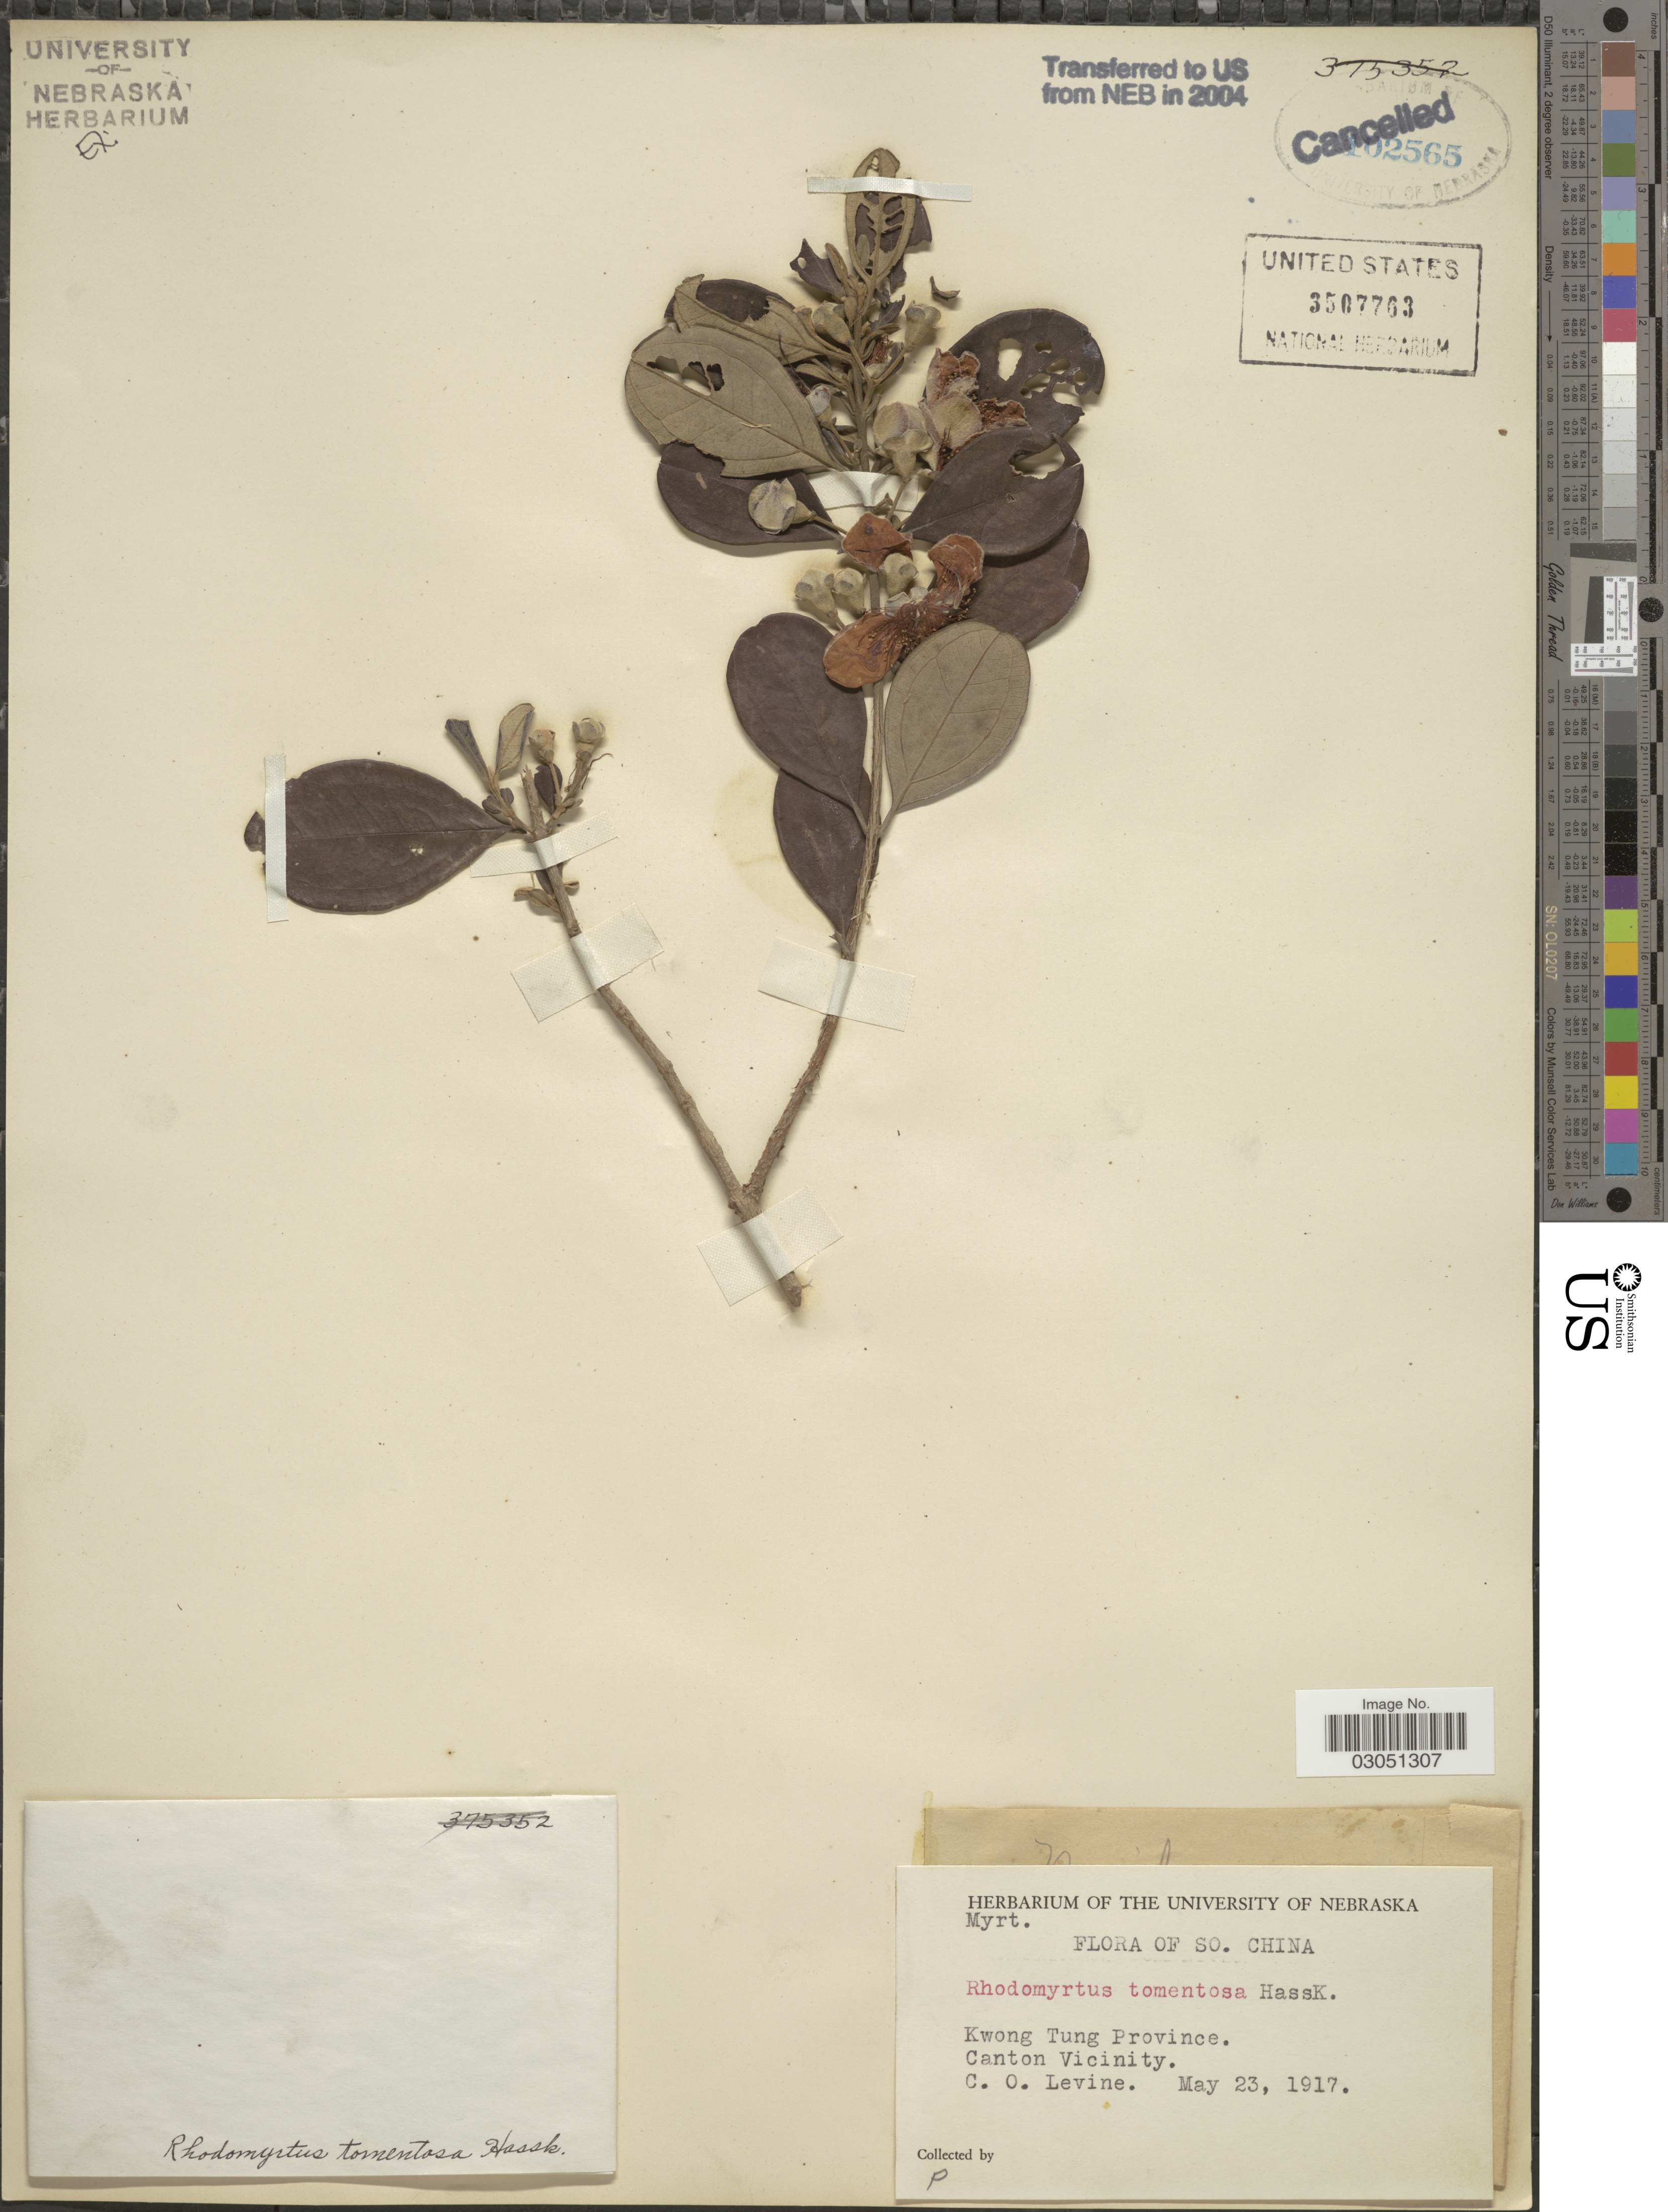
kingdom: Plantae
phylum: Tracheophyta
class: Magnoliopsida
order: Myrtales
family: Myrtaceae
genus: Rhodomyrtus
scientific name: Rhodomyrtus tomentosa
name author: (Aiton) Hassk.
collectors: C. O. Levine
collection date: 1917-05-23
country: China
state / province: Guangdong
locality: SO. China, Kwong Tung Province. Canton Vicinity.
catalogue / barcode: US 3507763